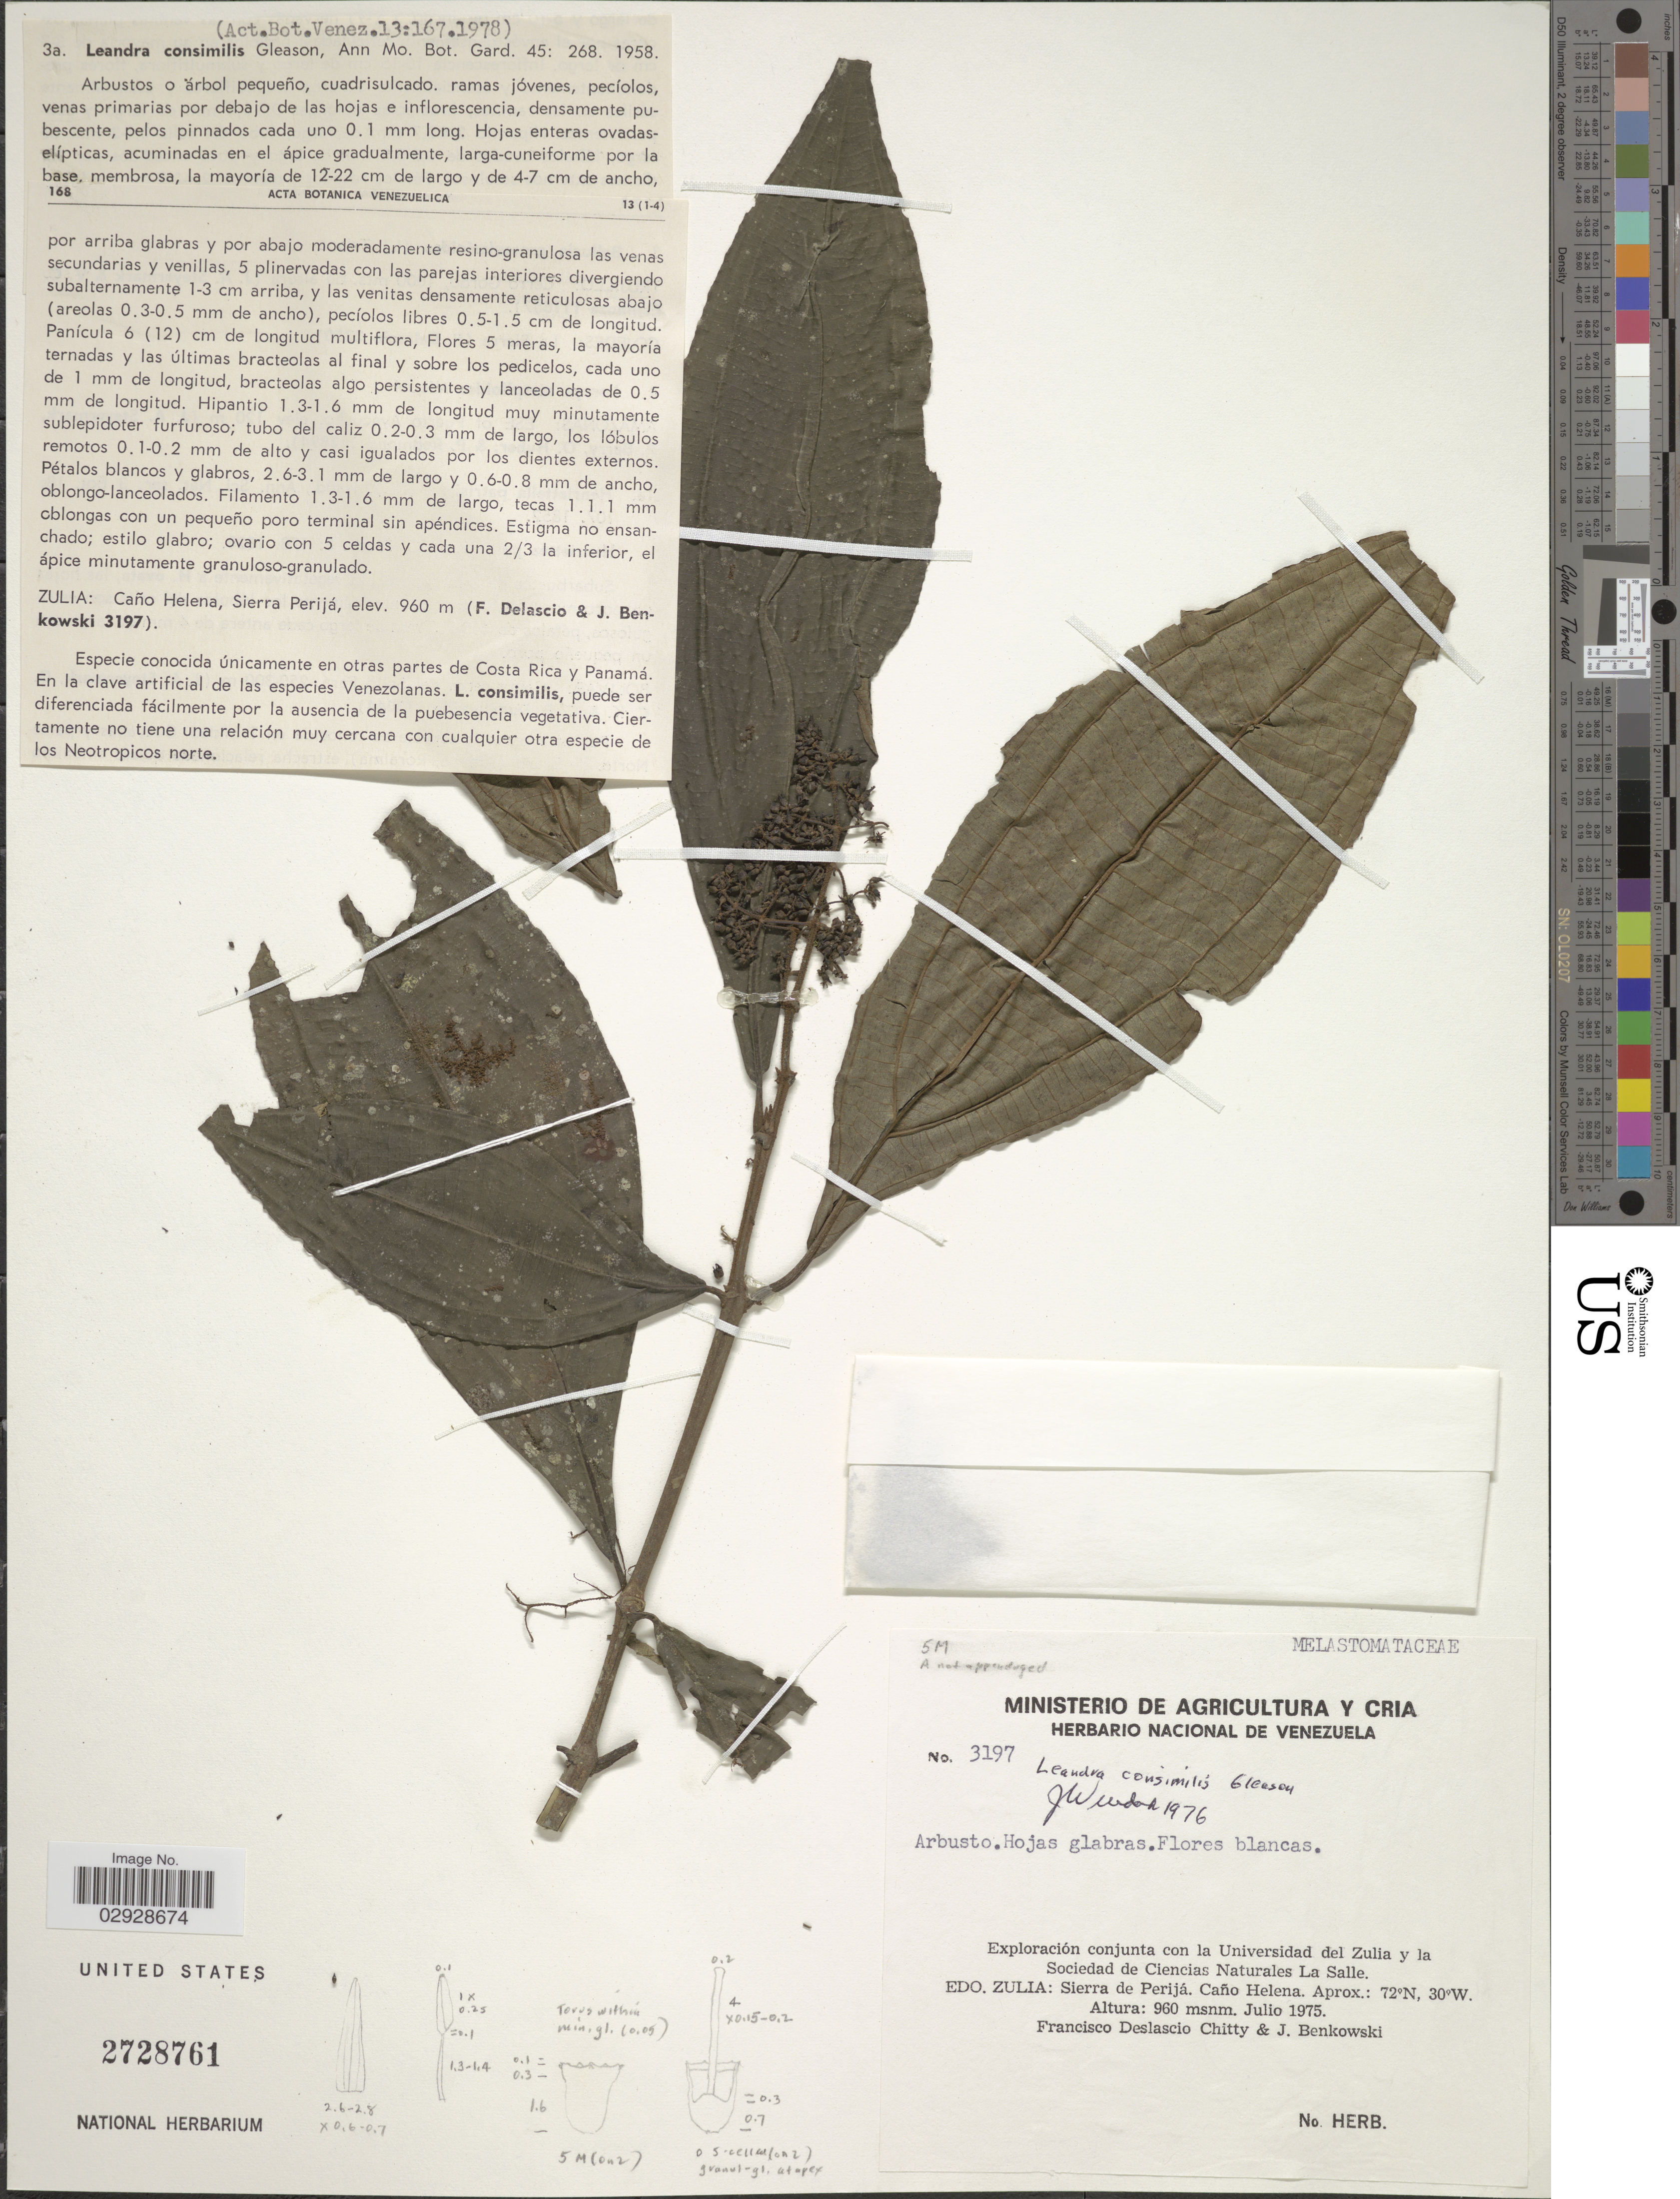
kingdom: Plantae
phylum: Tracheophyta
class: Magnoliopsida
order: Myrtales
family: Melastomataceae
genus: Leandra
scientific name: Leandra consimilis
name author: Gleason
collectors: F. Chitty & J. Benkowski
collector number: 3197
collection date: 1975-07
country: Venezuela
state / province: Zulia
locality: Sierra de Perijá. Caño Helena.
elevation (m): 960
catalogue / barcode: US 2728761